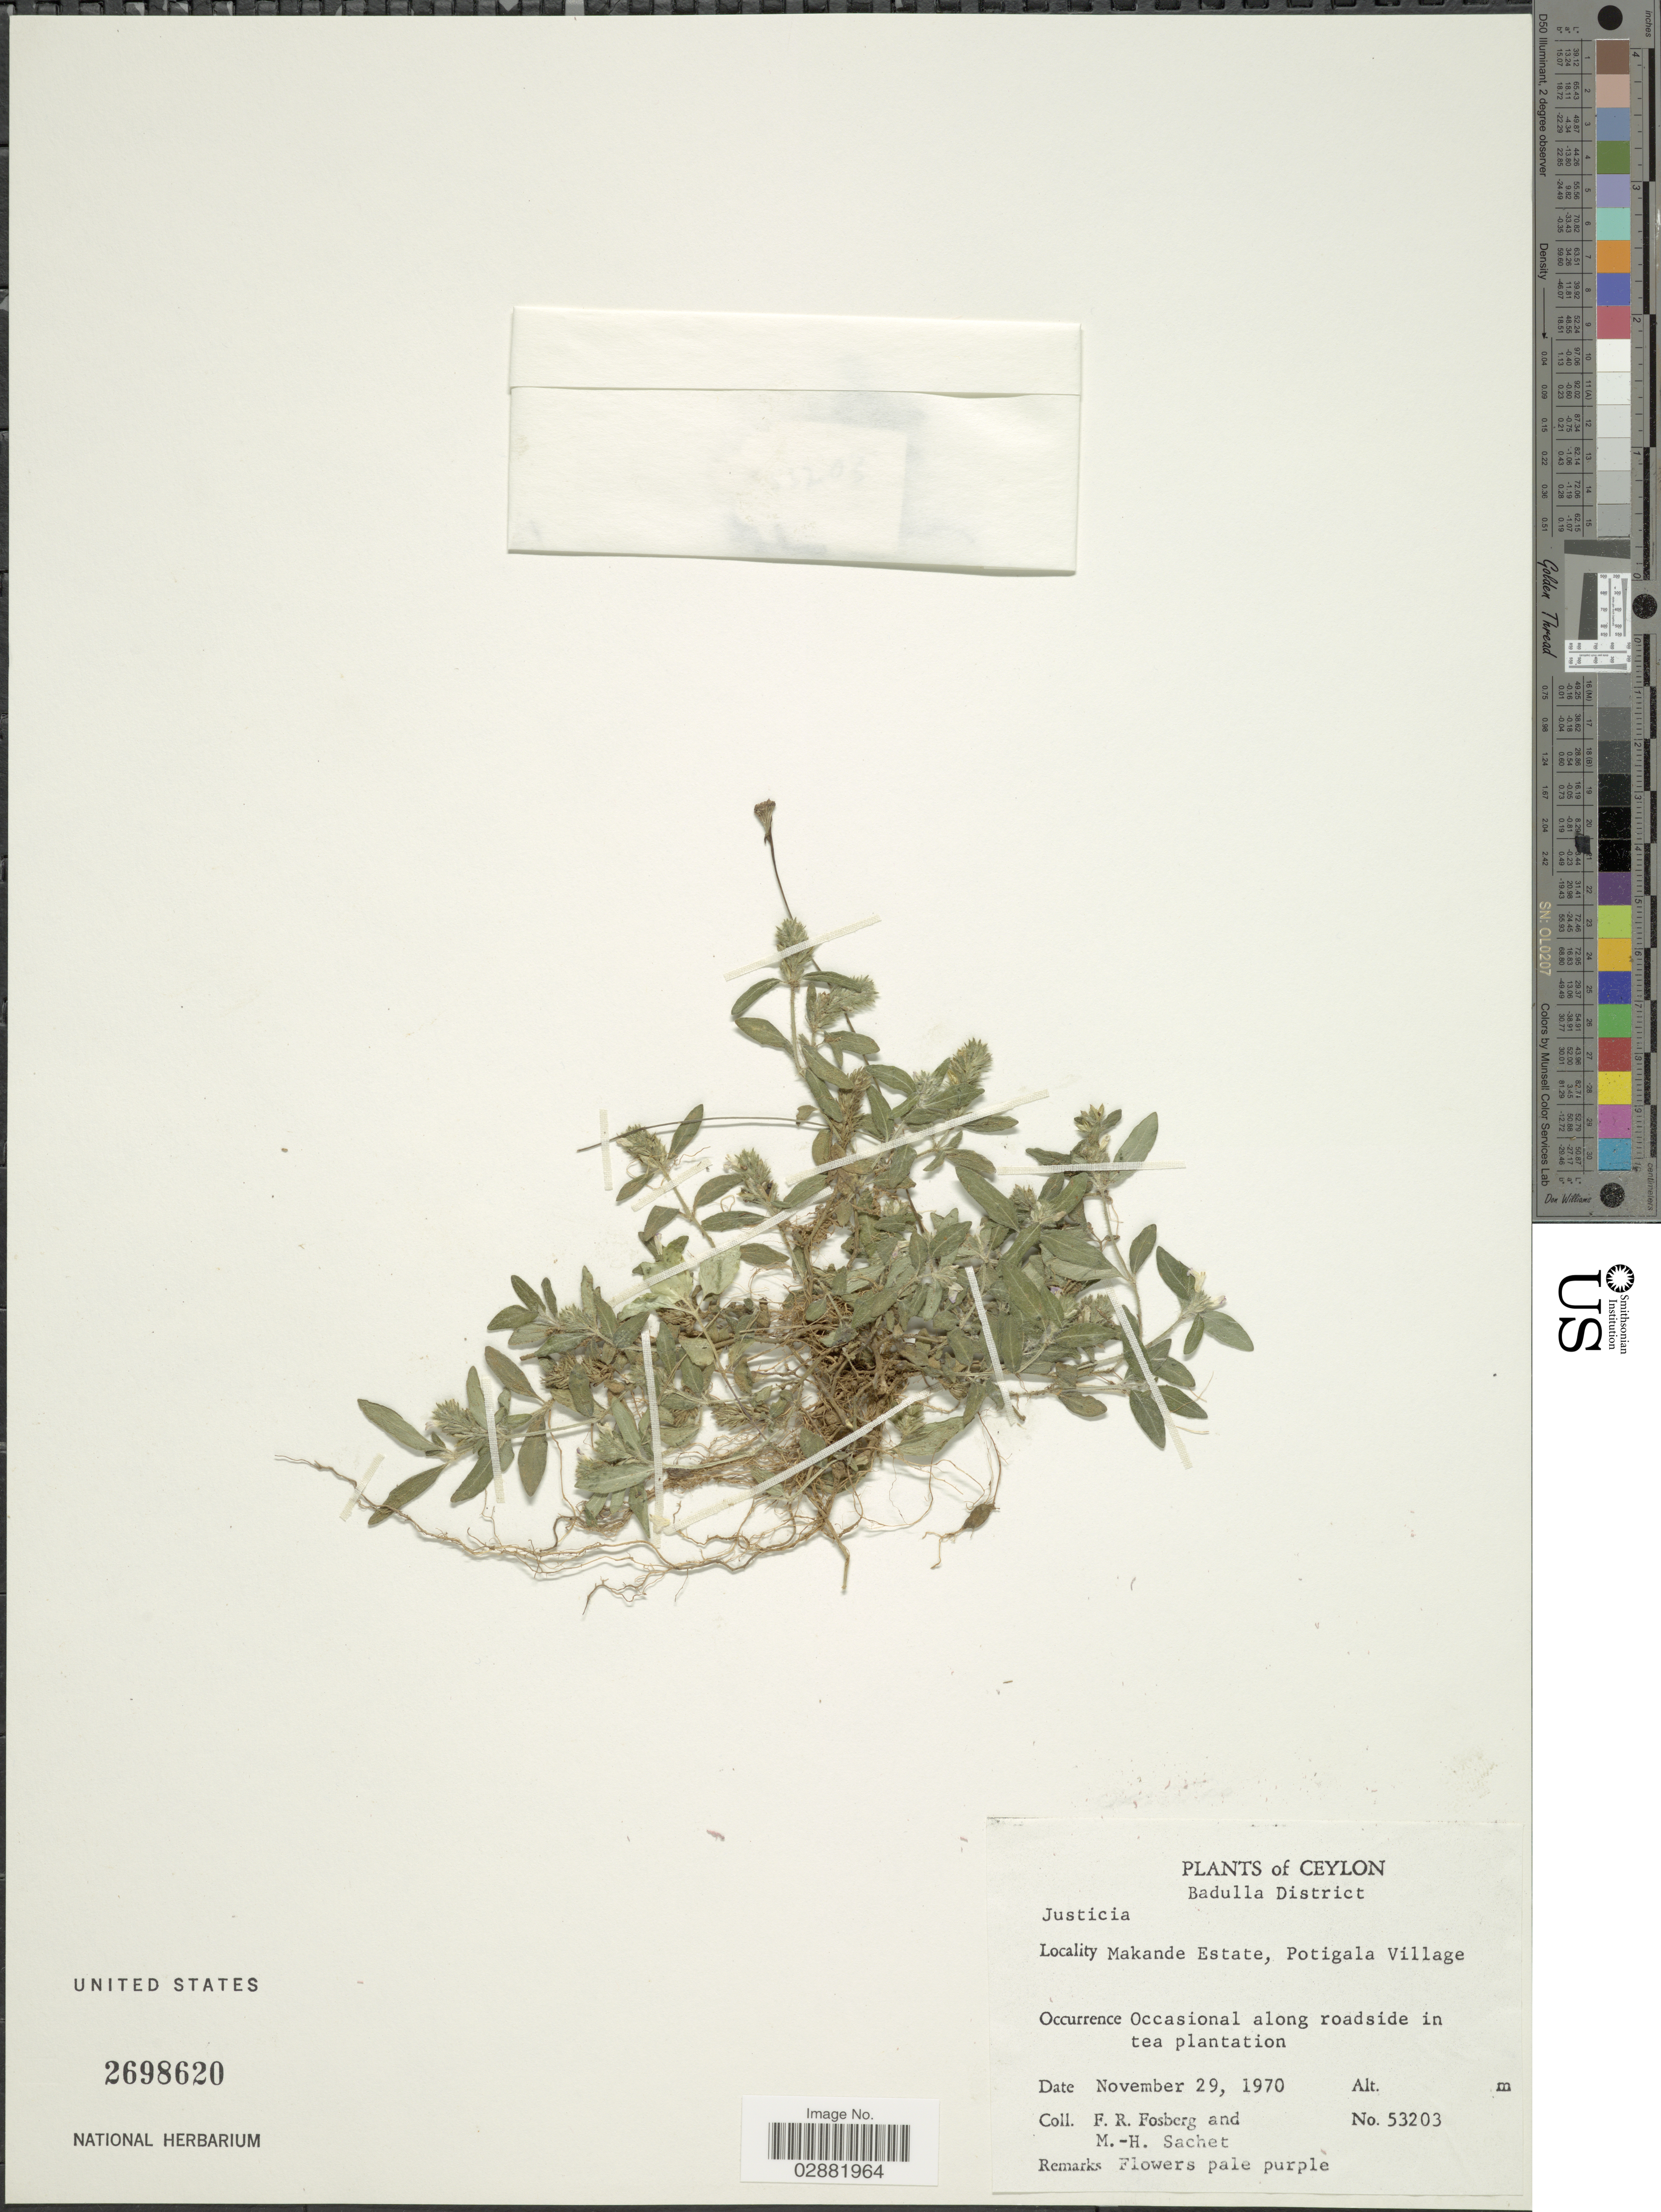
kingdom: Plantae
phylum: Tracheophyta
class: Magnoliopsida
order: Lamiales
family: Acanthaceae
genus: Justicia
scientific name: Justicia procumbens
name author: L.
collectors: F. R. Fosberg & M.-H. Sachet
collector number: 53203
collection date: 1970-11-29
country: Sri Lanka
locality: Ceylon, Badulla District, Makande Estate, Potigala Village.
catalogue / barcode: US 2698620